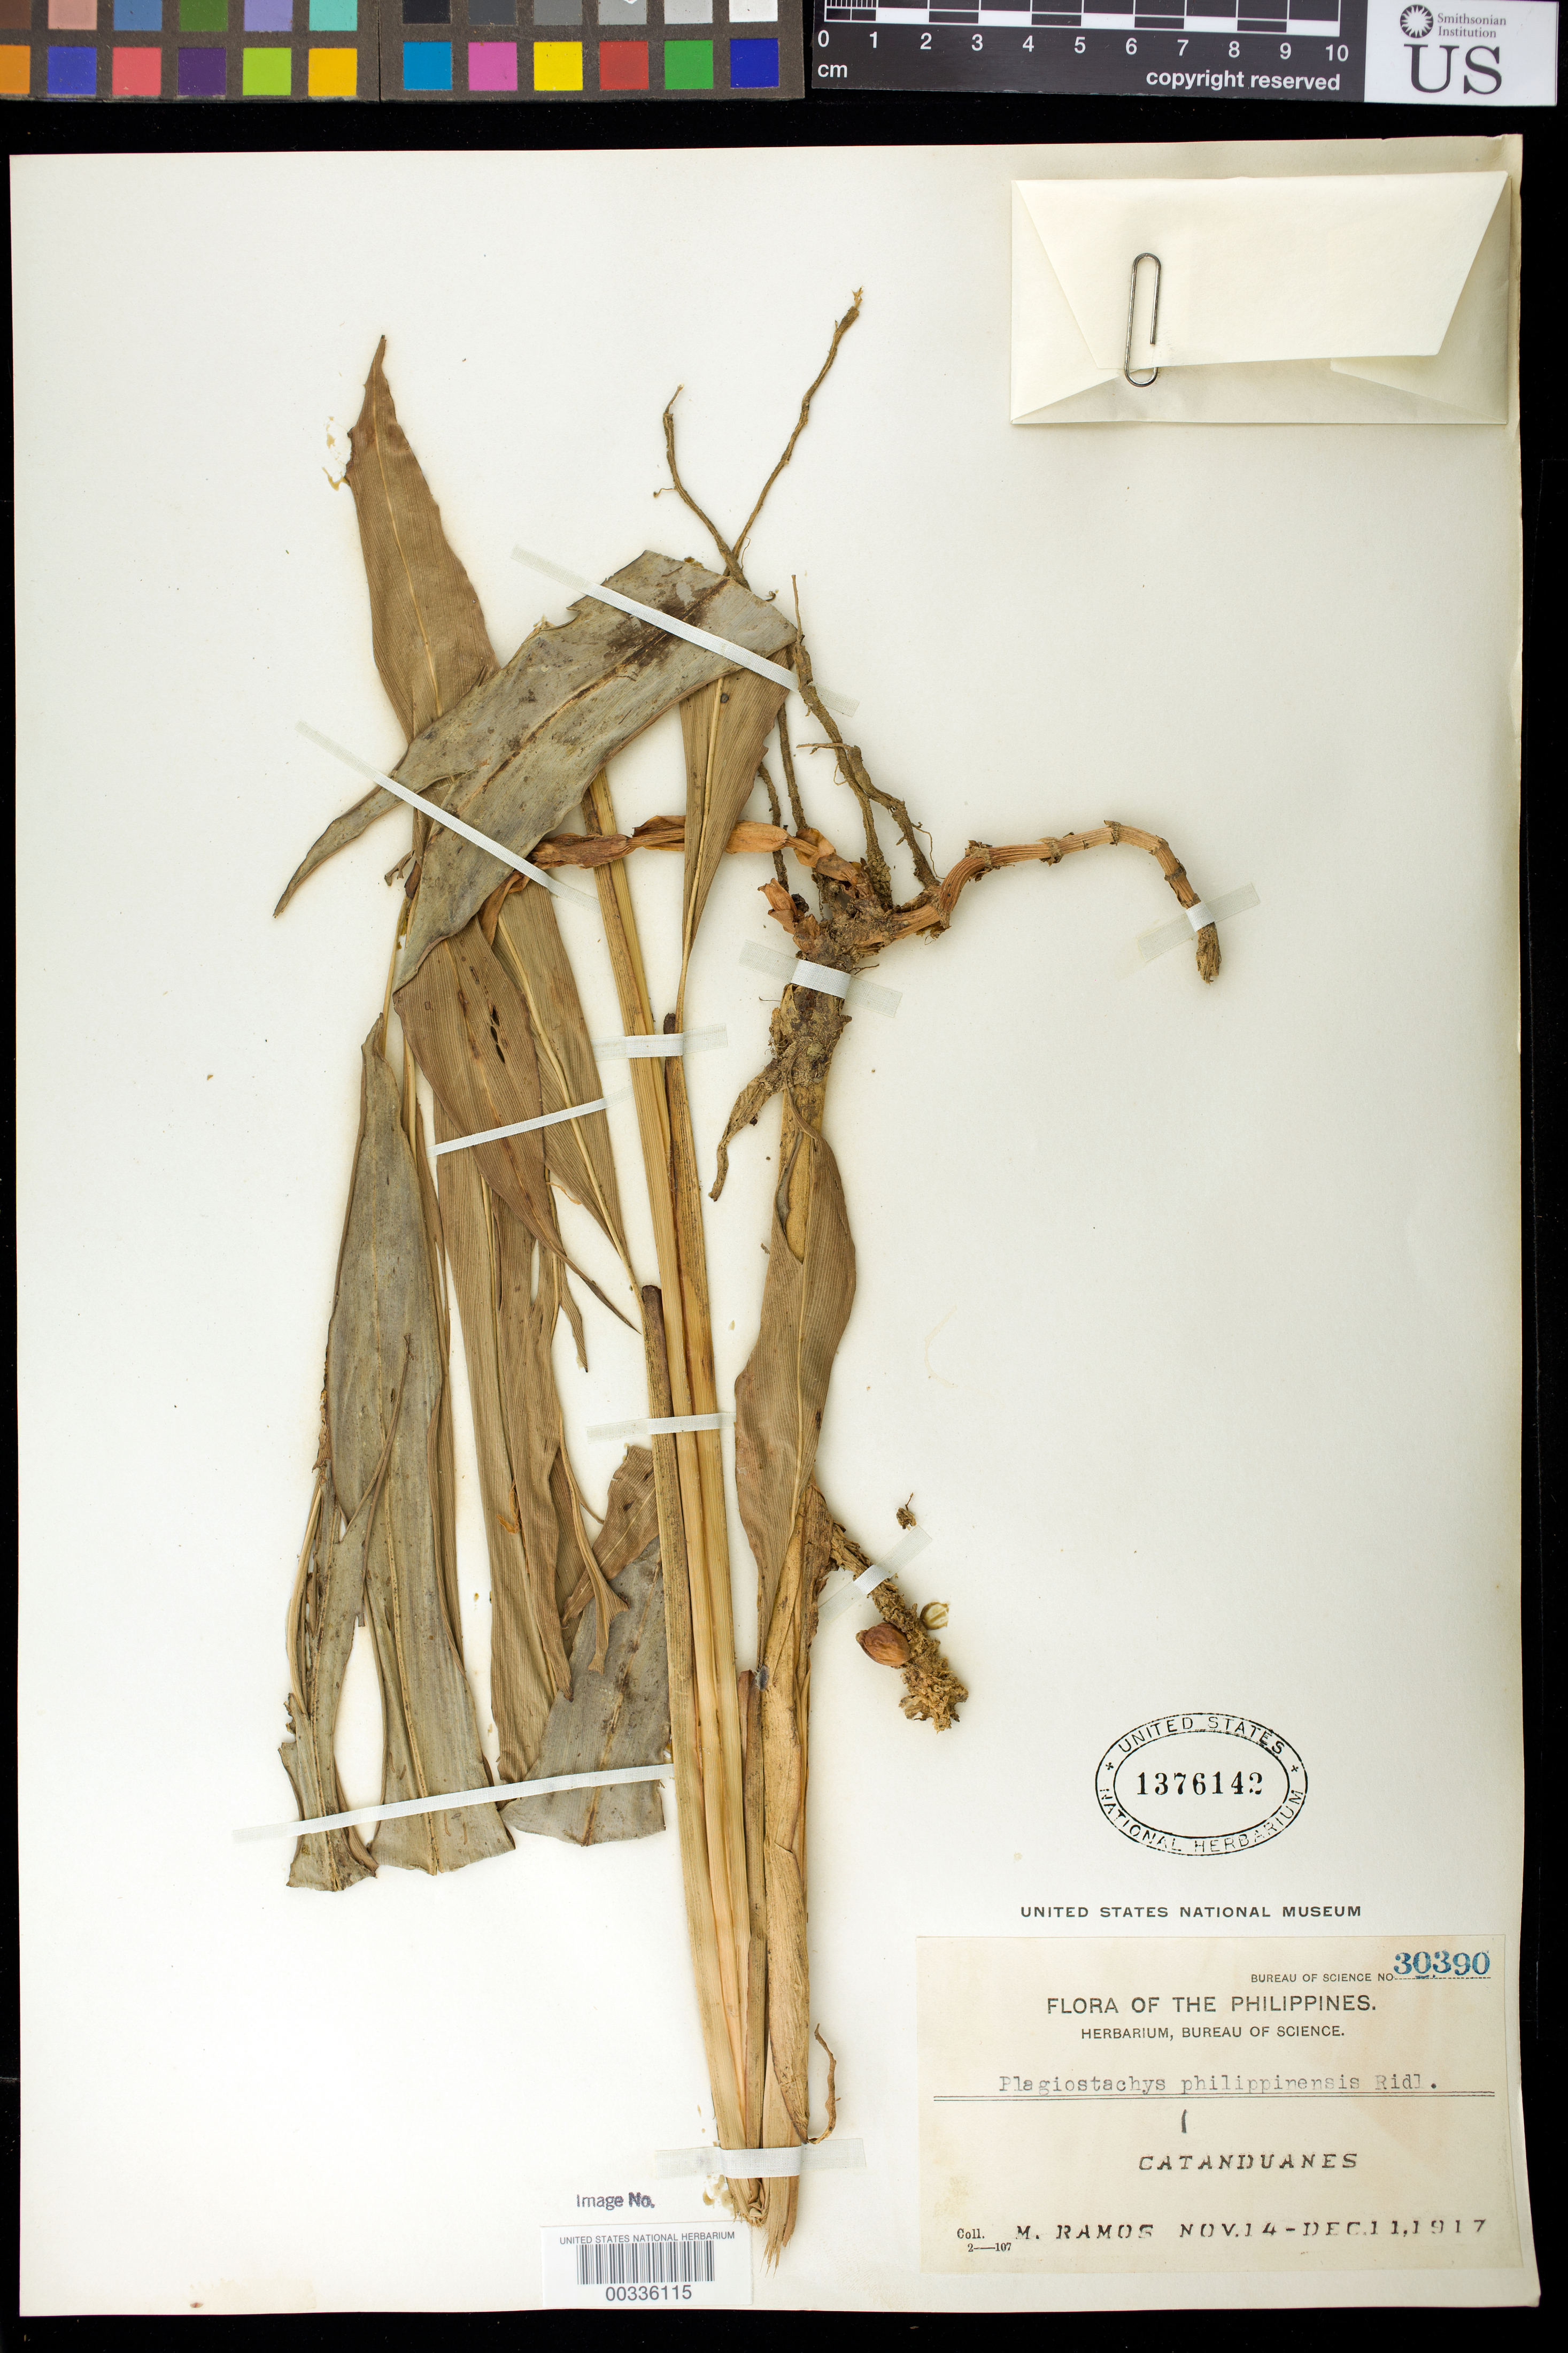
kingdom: Plantae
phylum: Tracheophyta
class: Liliopsida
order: Zingiberales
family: Zingiberaceae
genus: Plagiostachys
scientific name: Plagiostachys philippinensis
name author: Ridl. in Elmer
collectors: M. Ramos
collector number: Bur. Sci. 30390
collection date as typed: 14 Nov 1917 to 11 Dec 1917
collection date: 1917-11-14/1917-12-11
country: Philippines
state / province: Bicol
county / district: Catanduanes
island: Catanduanes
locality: Catanduanes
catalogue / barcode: US 1376142